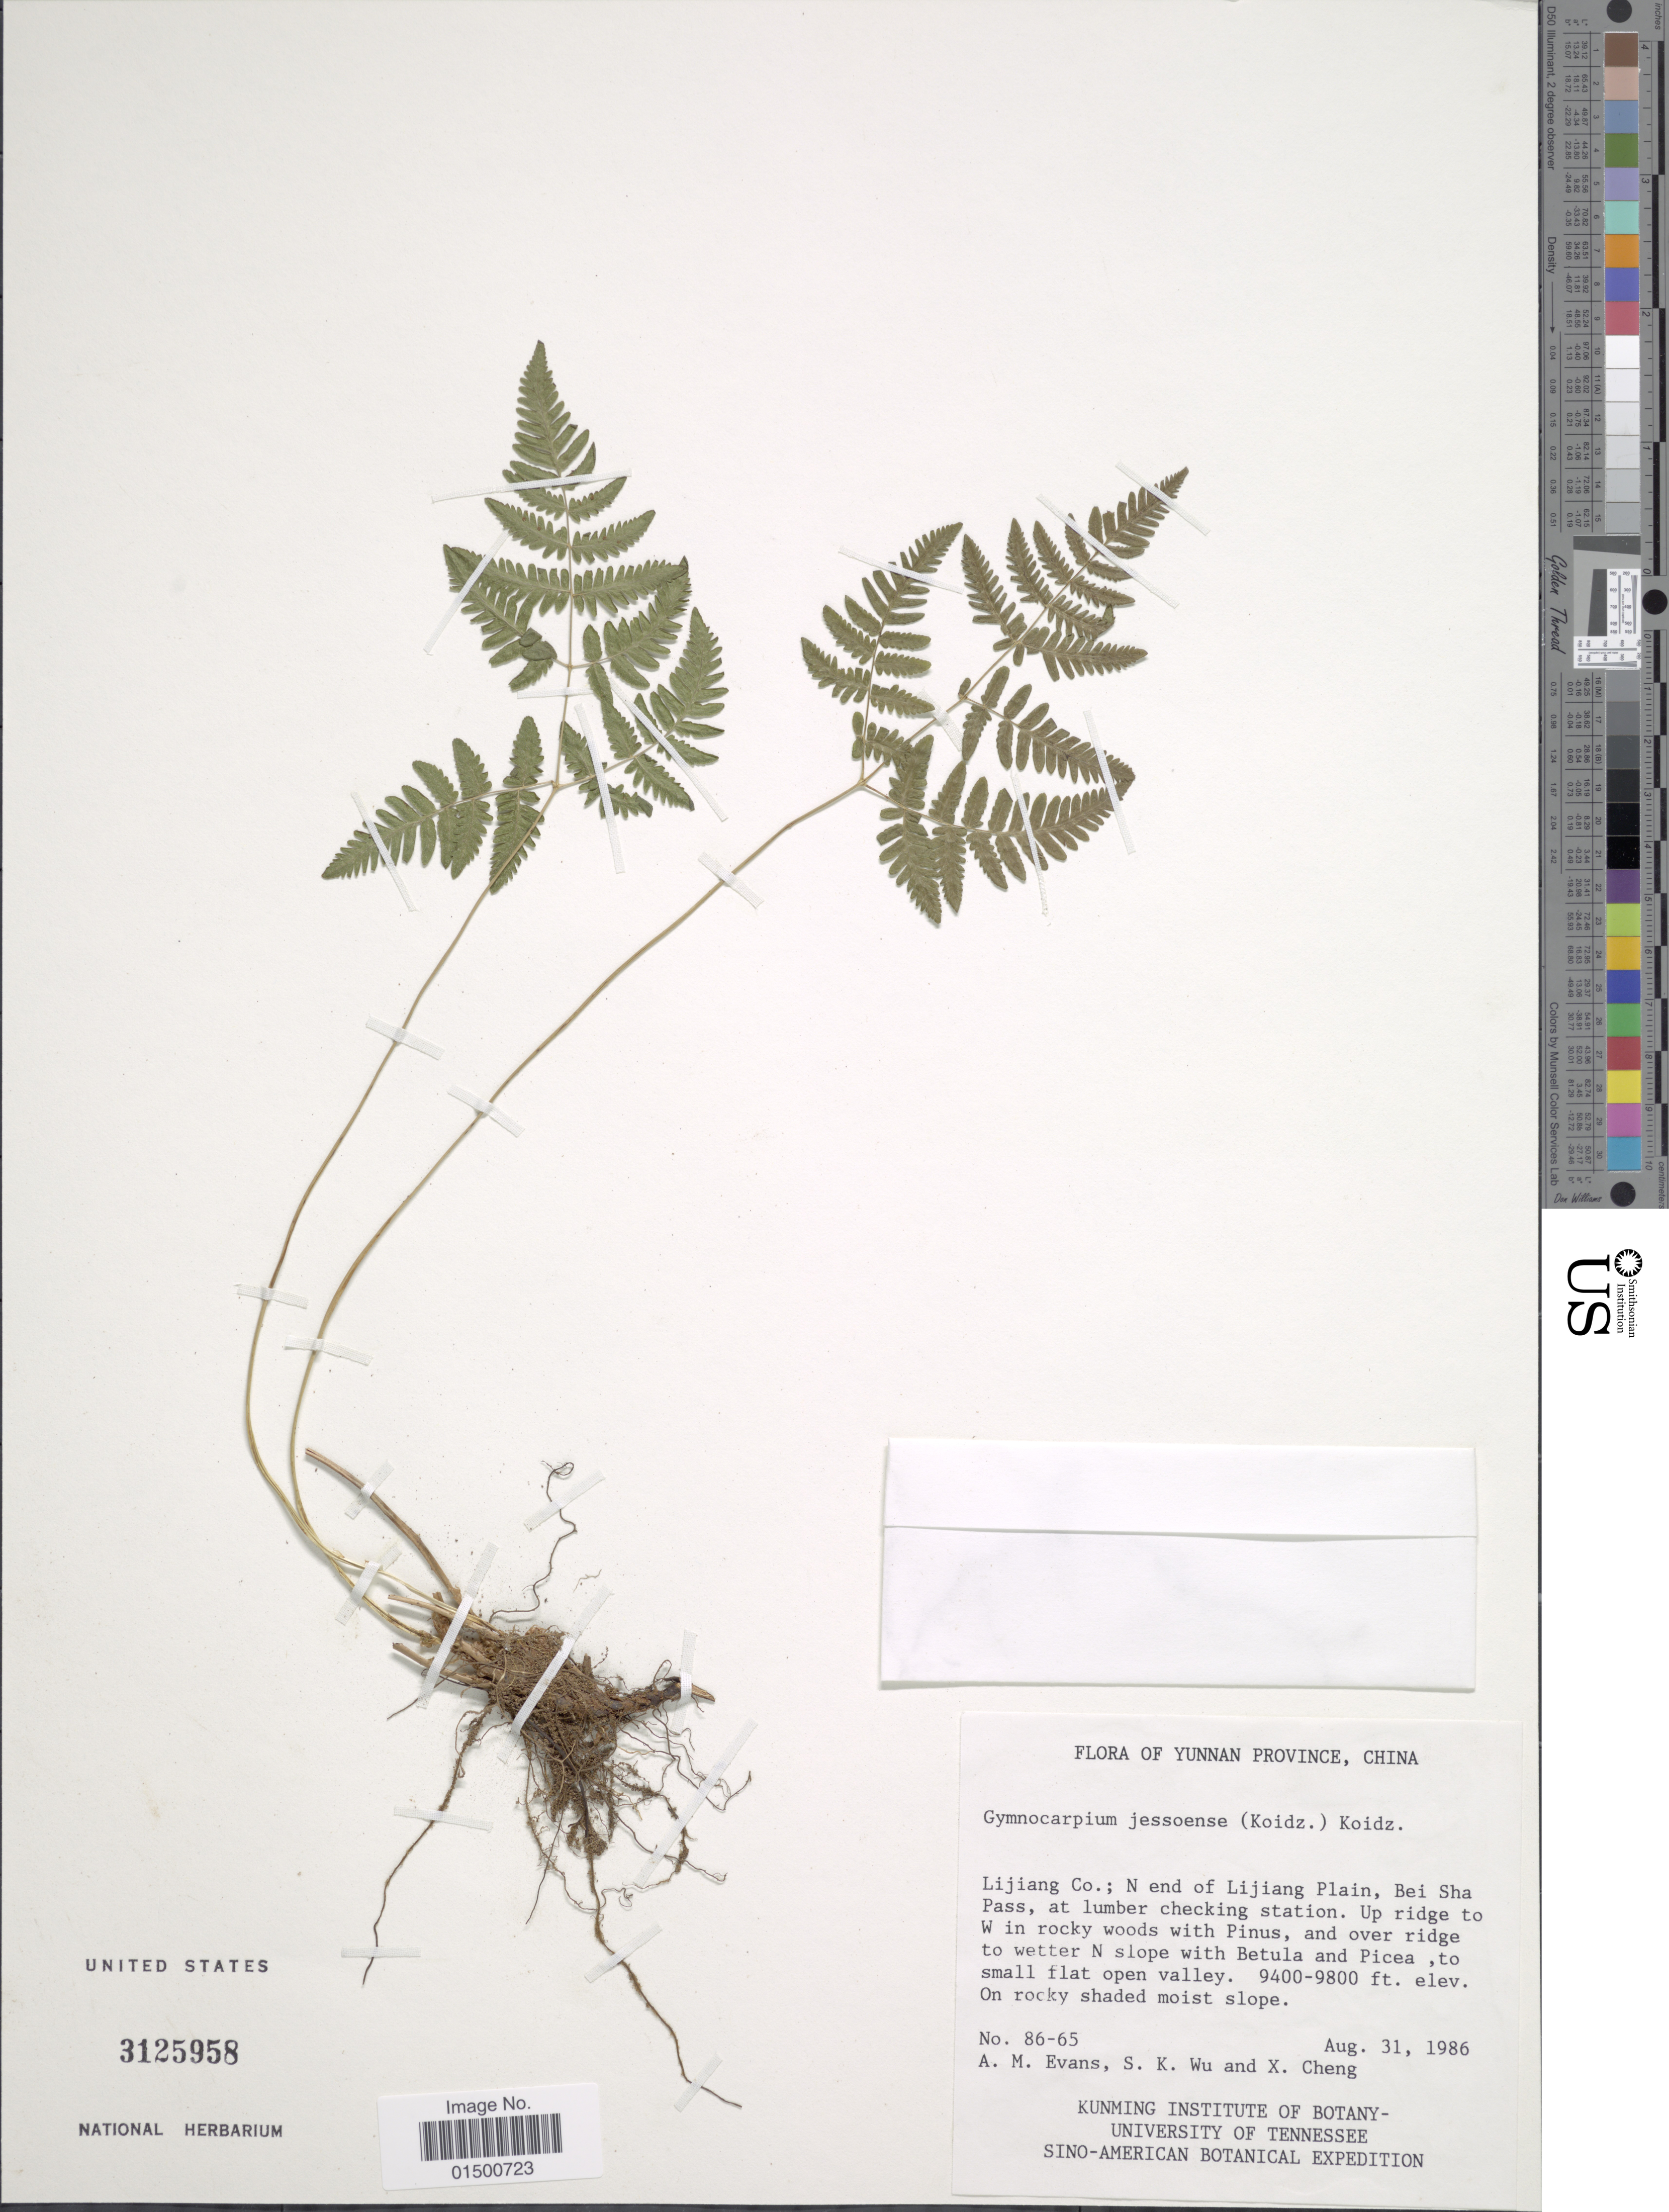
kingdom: Plantae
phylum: Tracheophyta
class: Polypodiopsida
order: Polypodiales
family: Cystopteridaceae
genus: Gymnocarpium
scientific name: Gymnocarpium jessoense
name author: (Koidz.) Koidz.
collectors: A. M. Evans, S. K. Wu & X. Cheng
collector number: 86-65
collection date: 1986-08-31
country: China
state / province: Yunnan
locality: Lijiang Co. : N end of Lijiang Palin, Bei Sha Pass, at lumber checking station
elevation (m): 2865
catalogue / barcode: US 3125958